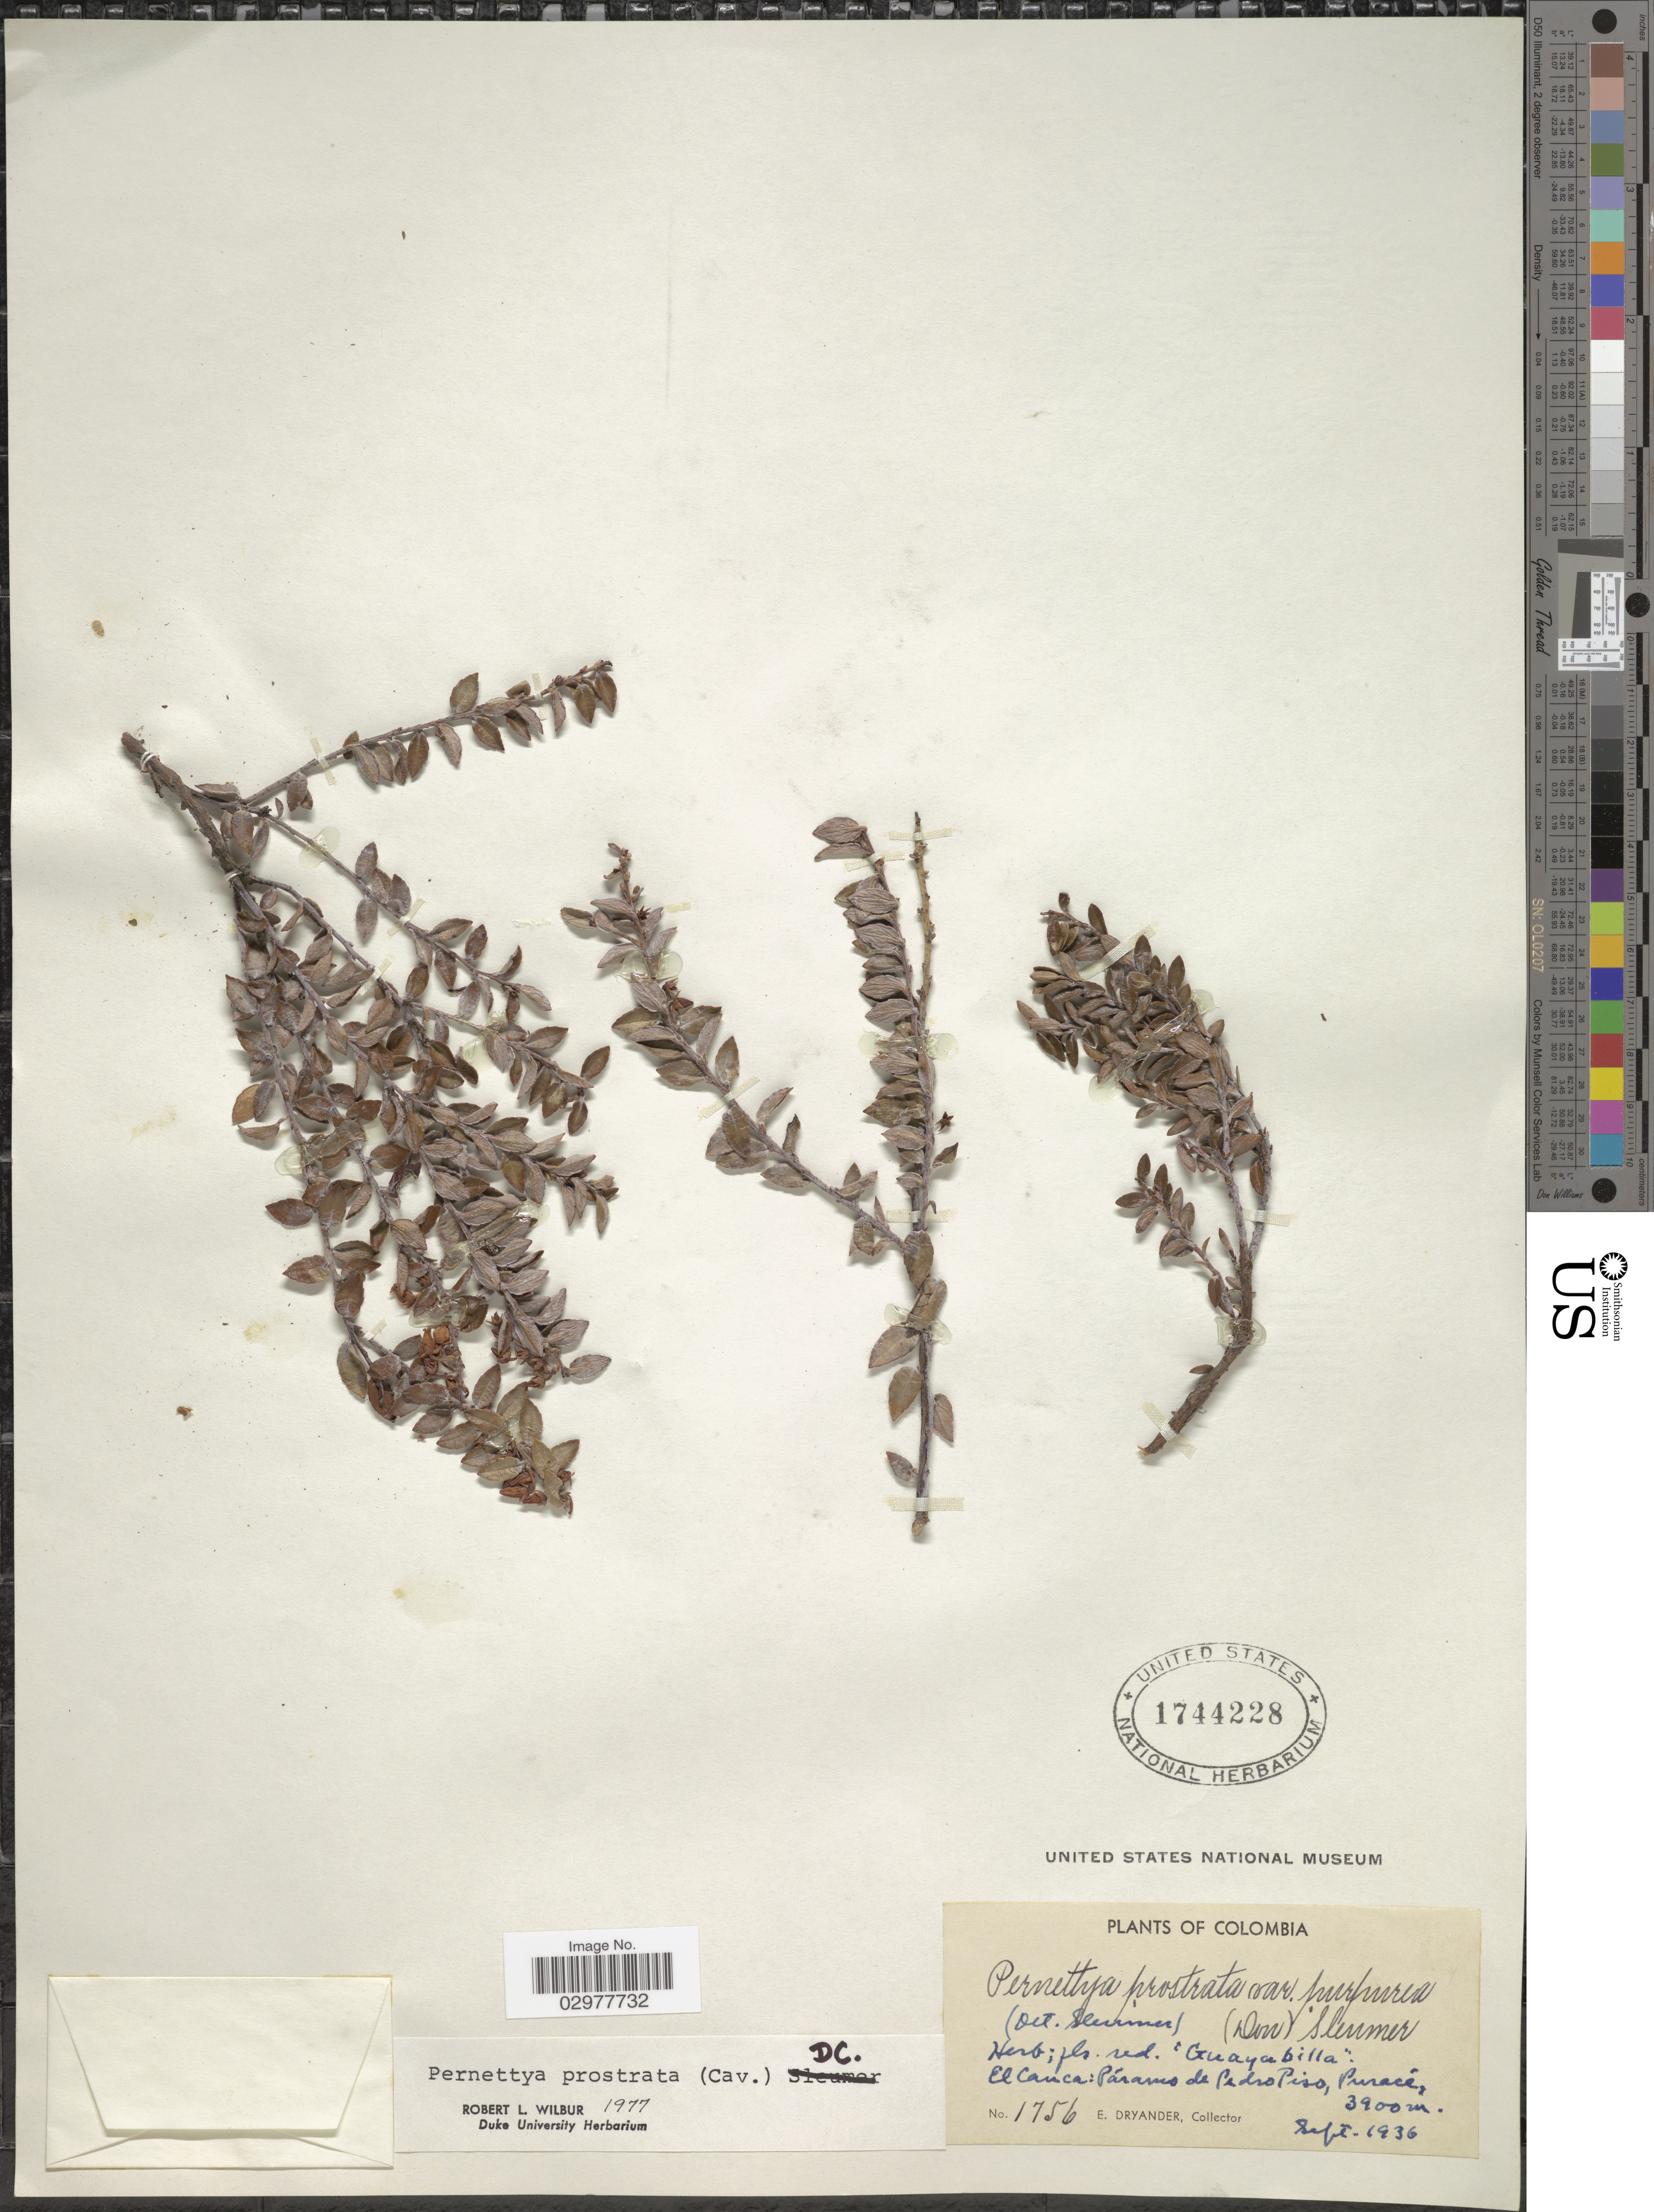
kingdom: Plantae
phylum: Tracheophyta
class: Magnoliopsida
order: Ericales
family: Ericaceae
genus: Pernettya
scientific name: Pernettya prostrata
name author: (Cav.) DC.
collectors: E. Dryander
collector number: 1756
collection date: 1936-09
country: Colombia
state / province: Cauca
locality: El Cauca: Páramo de Pedro Piso, Puracé.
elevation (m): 3900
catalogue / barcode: US 1744228